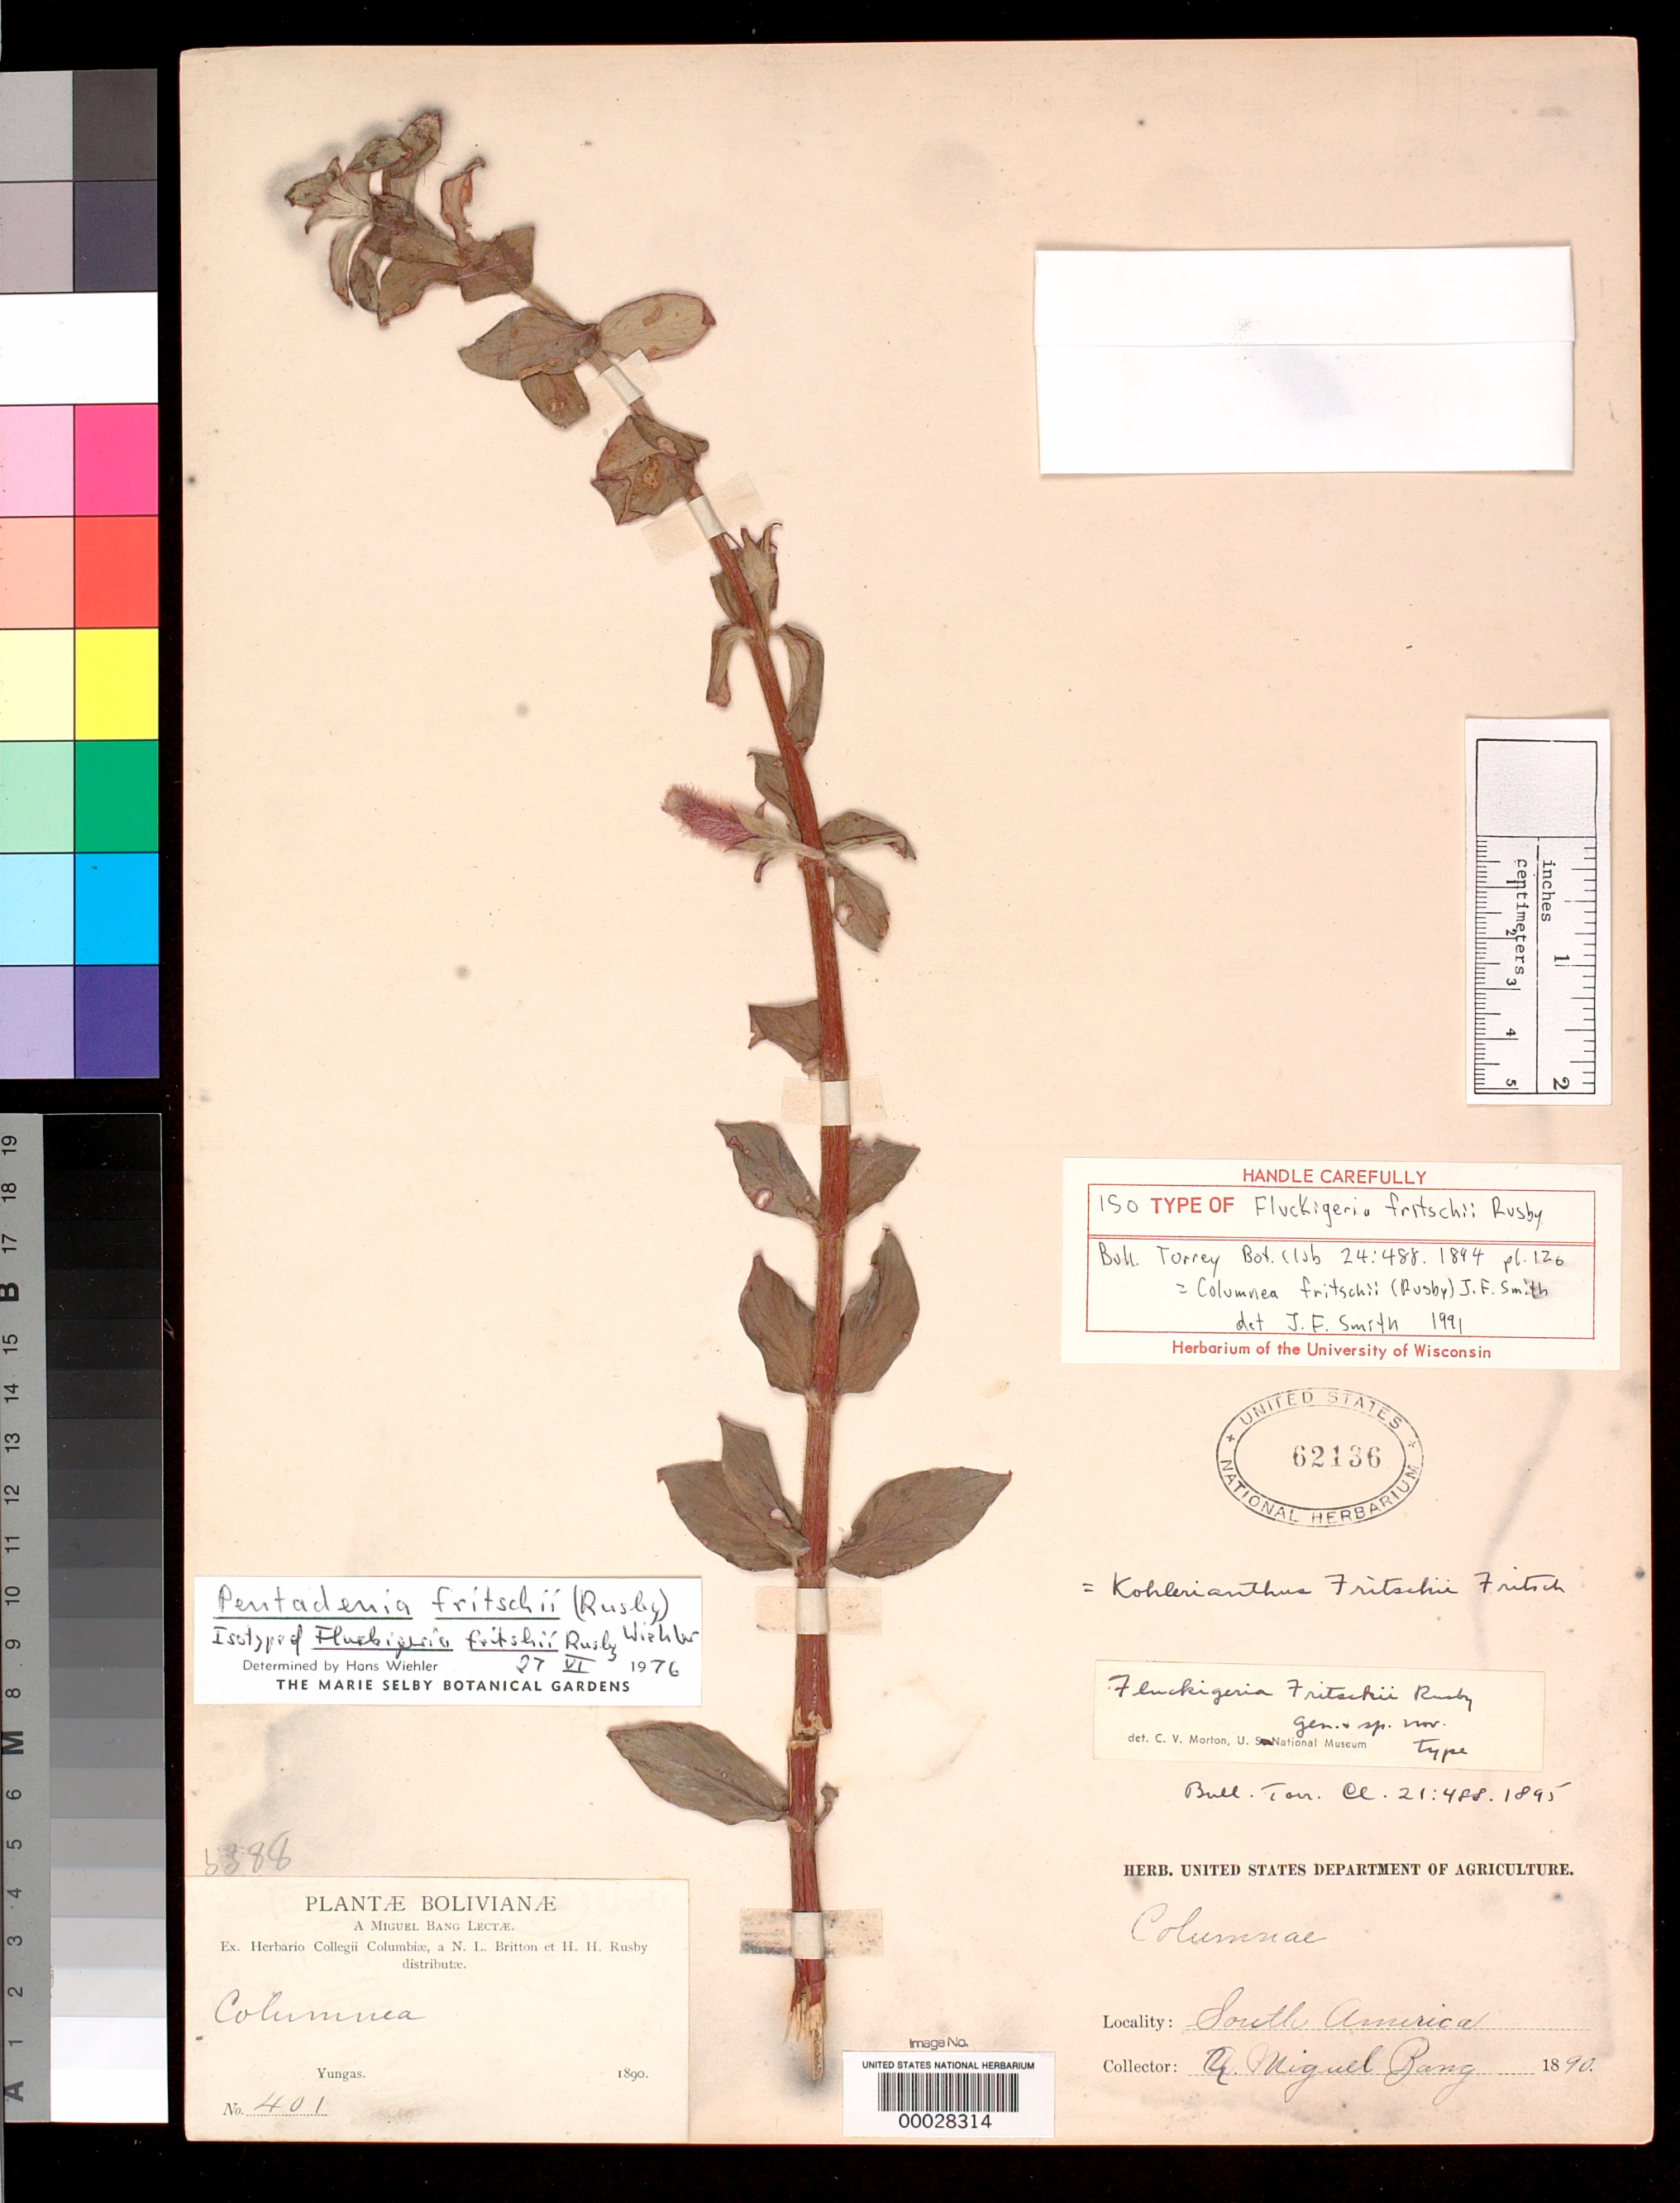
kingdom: Plantae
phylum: Tracheophyta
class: Magnoliopsida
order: Lamiales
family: Gesneriaceae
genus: Fluckigeria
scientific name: Fluckigeria fritschii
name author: Rusby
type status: Isotype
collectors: M. Bang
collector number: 401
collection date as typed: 1890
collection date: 1890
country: Bolivia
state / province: La Paz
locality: Yungas.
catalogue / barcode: US 62136